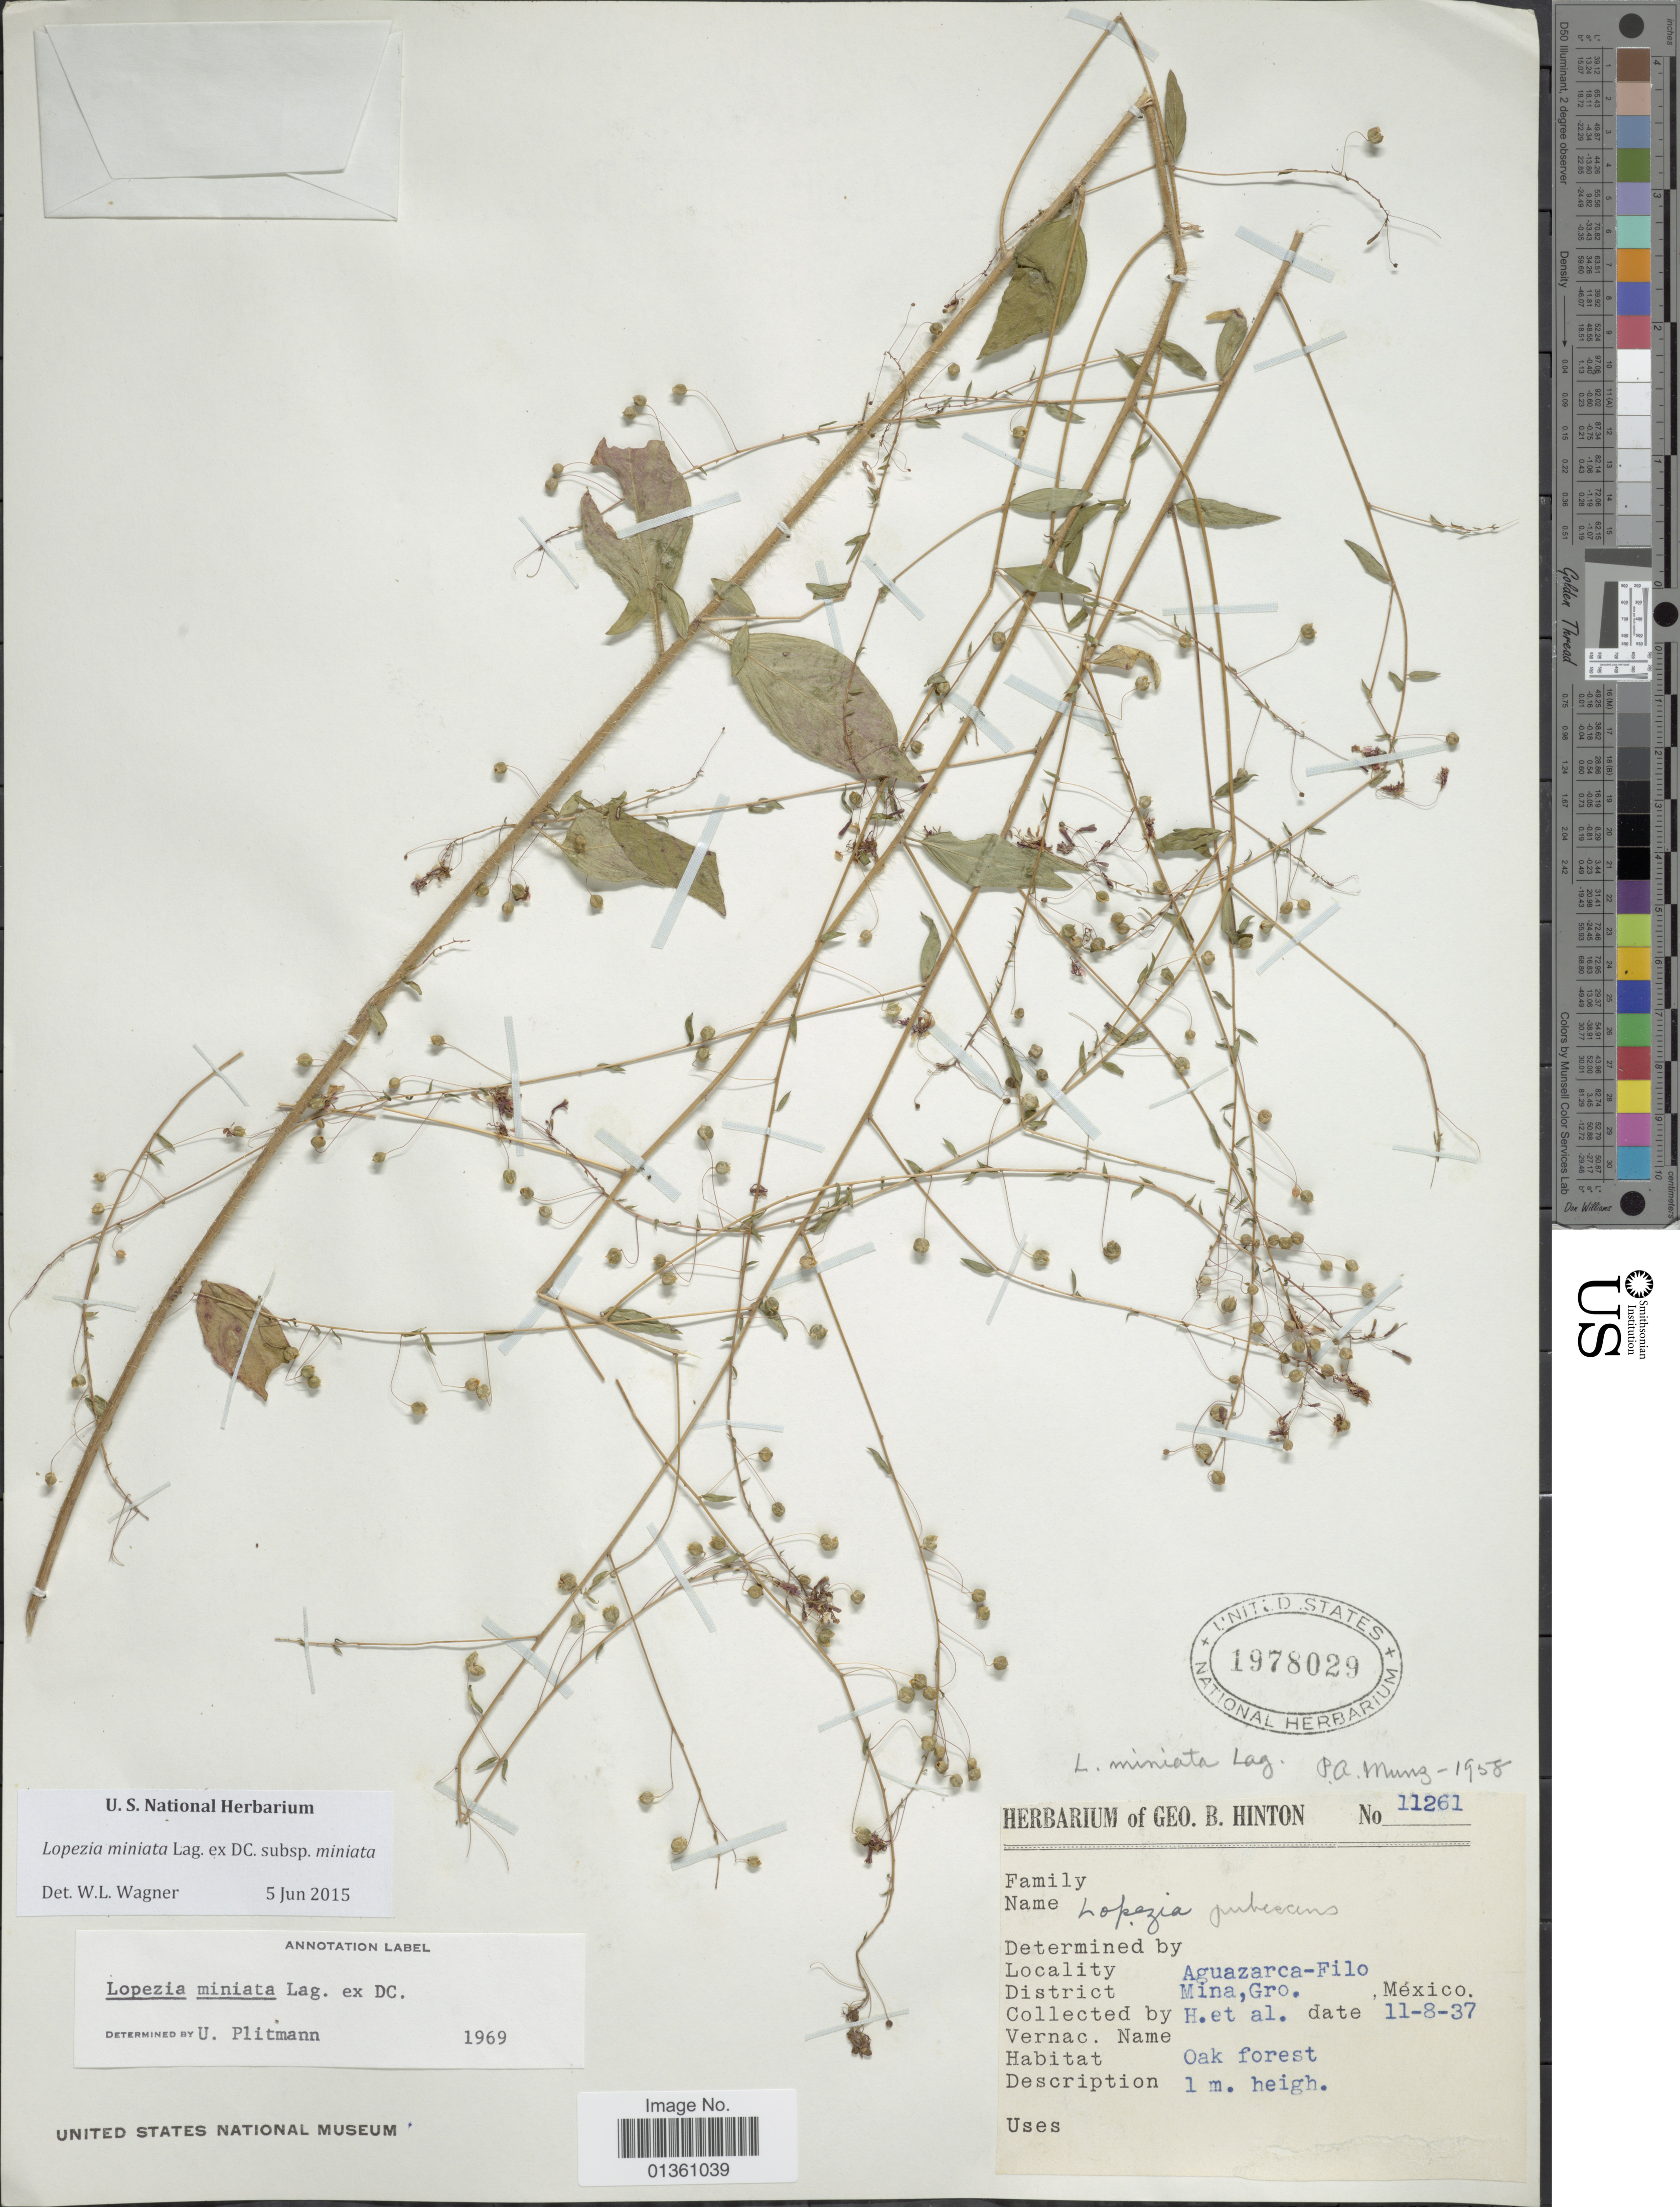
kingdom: Plantae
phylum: Tracheophyta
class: Magnoliopsida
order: Myrtales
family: Onagraceae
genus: Lopezia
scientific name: Lopezia miniata subsp. miniata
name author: Lag. ex DC.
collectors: G. B. Hinton & et al.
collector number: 11261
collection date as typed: Transcribed d/m/y: 8/11/37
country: Mexico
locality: Aguazarca-Filo. District Mina, Gro.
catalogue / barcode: US 1978029